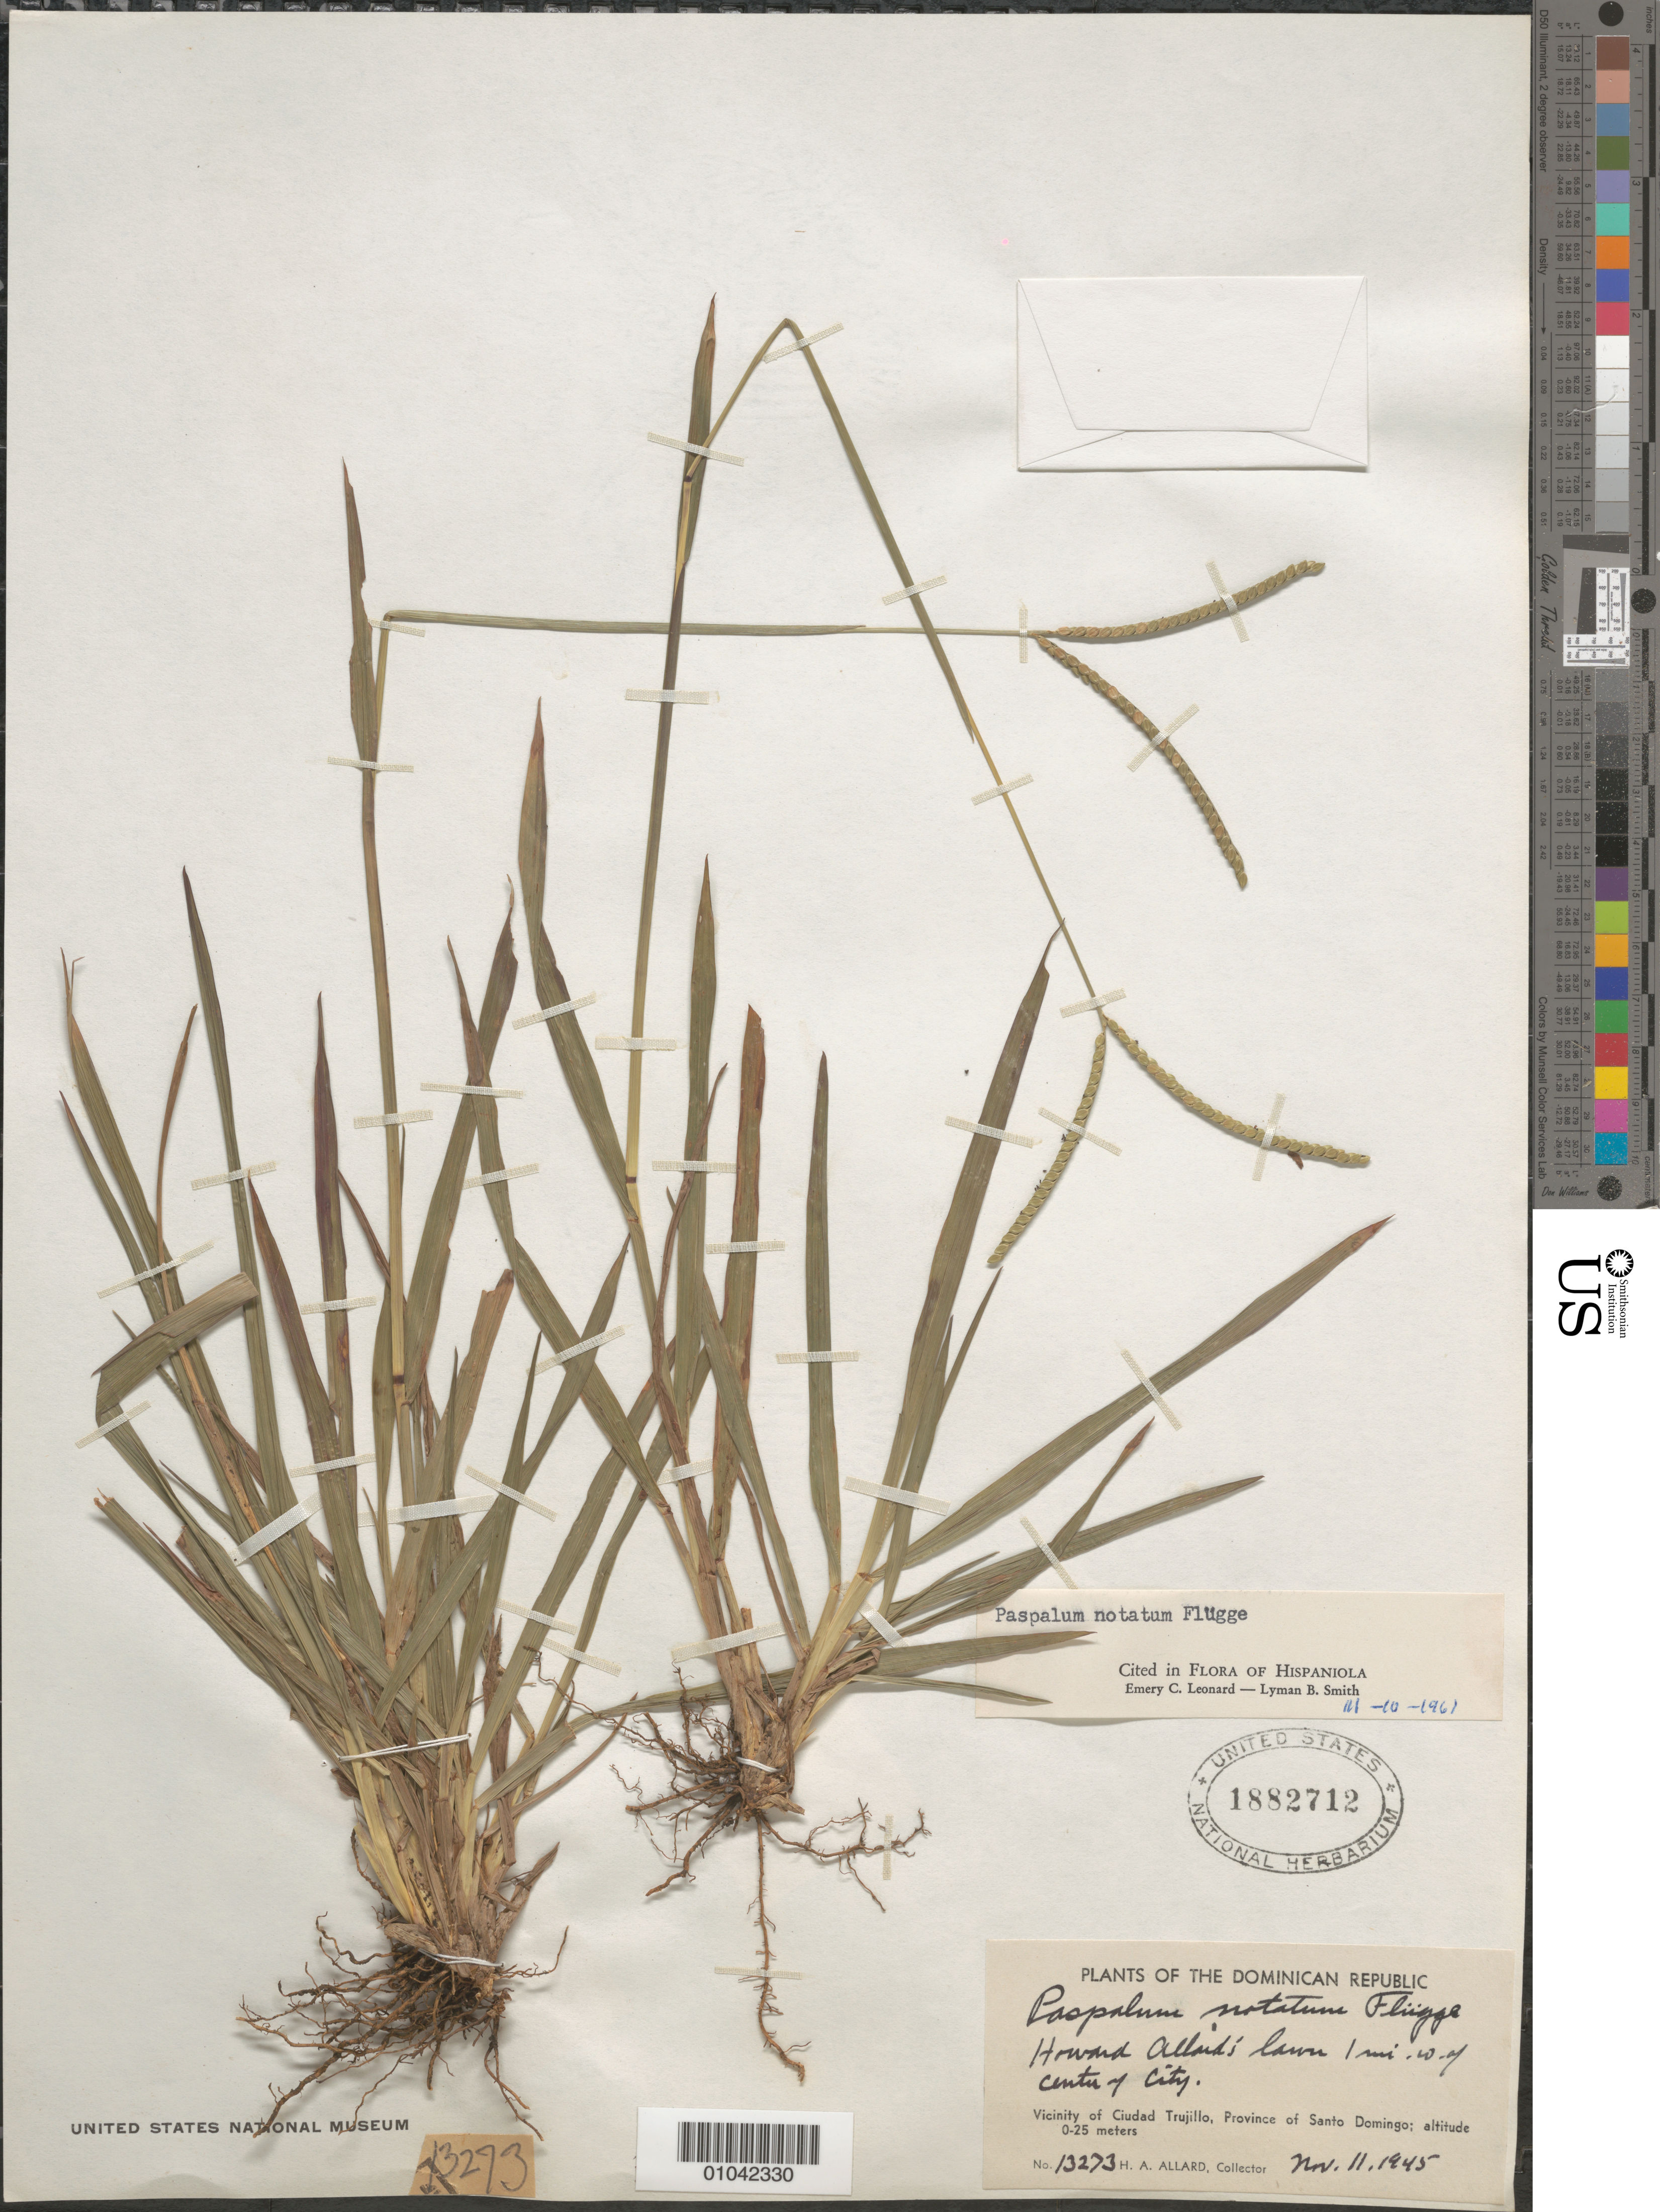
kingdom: Plantae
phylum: Tracheophyta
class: Liliopsida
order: Poales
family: Poaceae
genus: Paspalum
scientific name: Paspalum notatum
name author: Flüggé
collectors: H. A. Allard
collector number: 13273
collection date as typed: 11 Nov 1945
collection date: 1945-11-11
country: Dominican Republic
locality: Vicinity of Ciudad Trujillo, Santo Domingo, Howards Allard's lawn 1 mile W of center of city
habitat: on lawn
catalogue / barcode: US 1882712